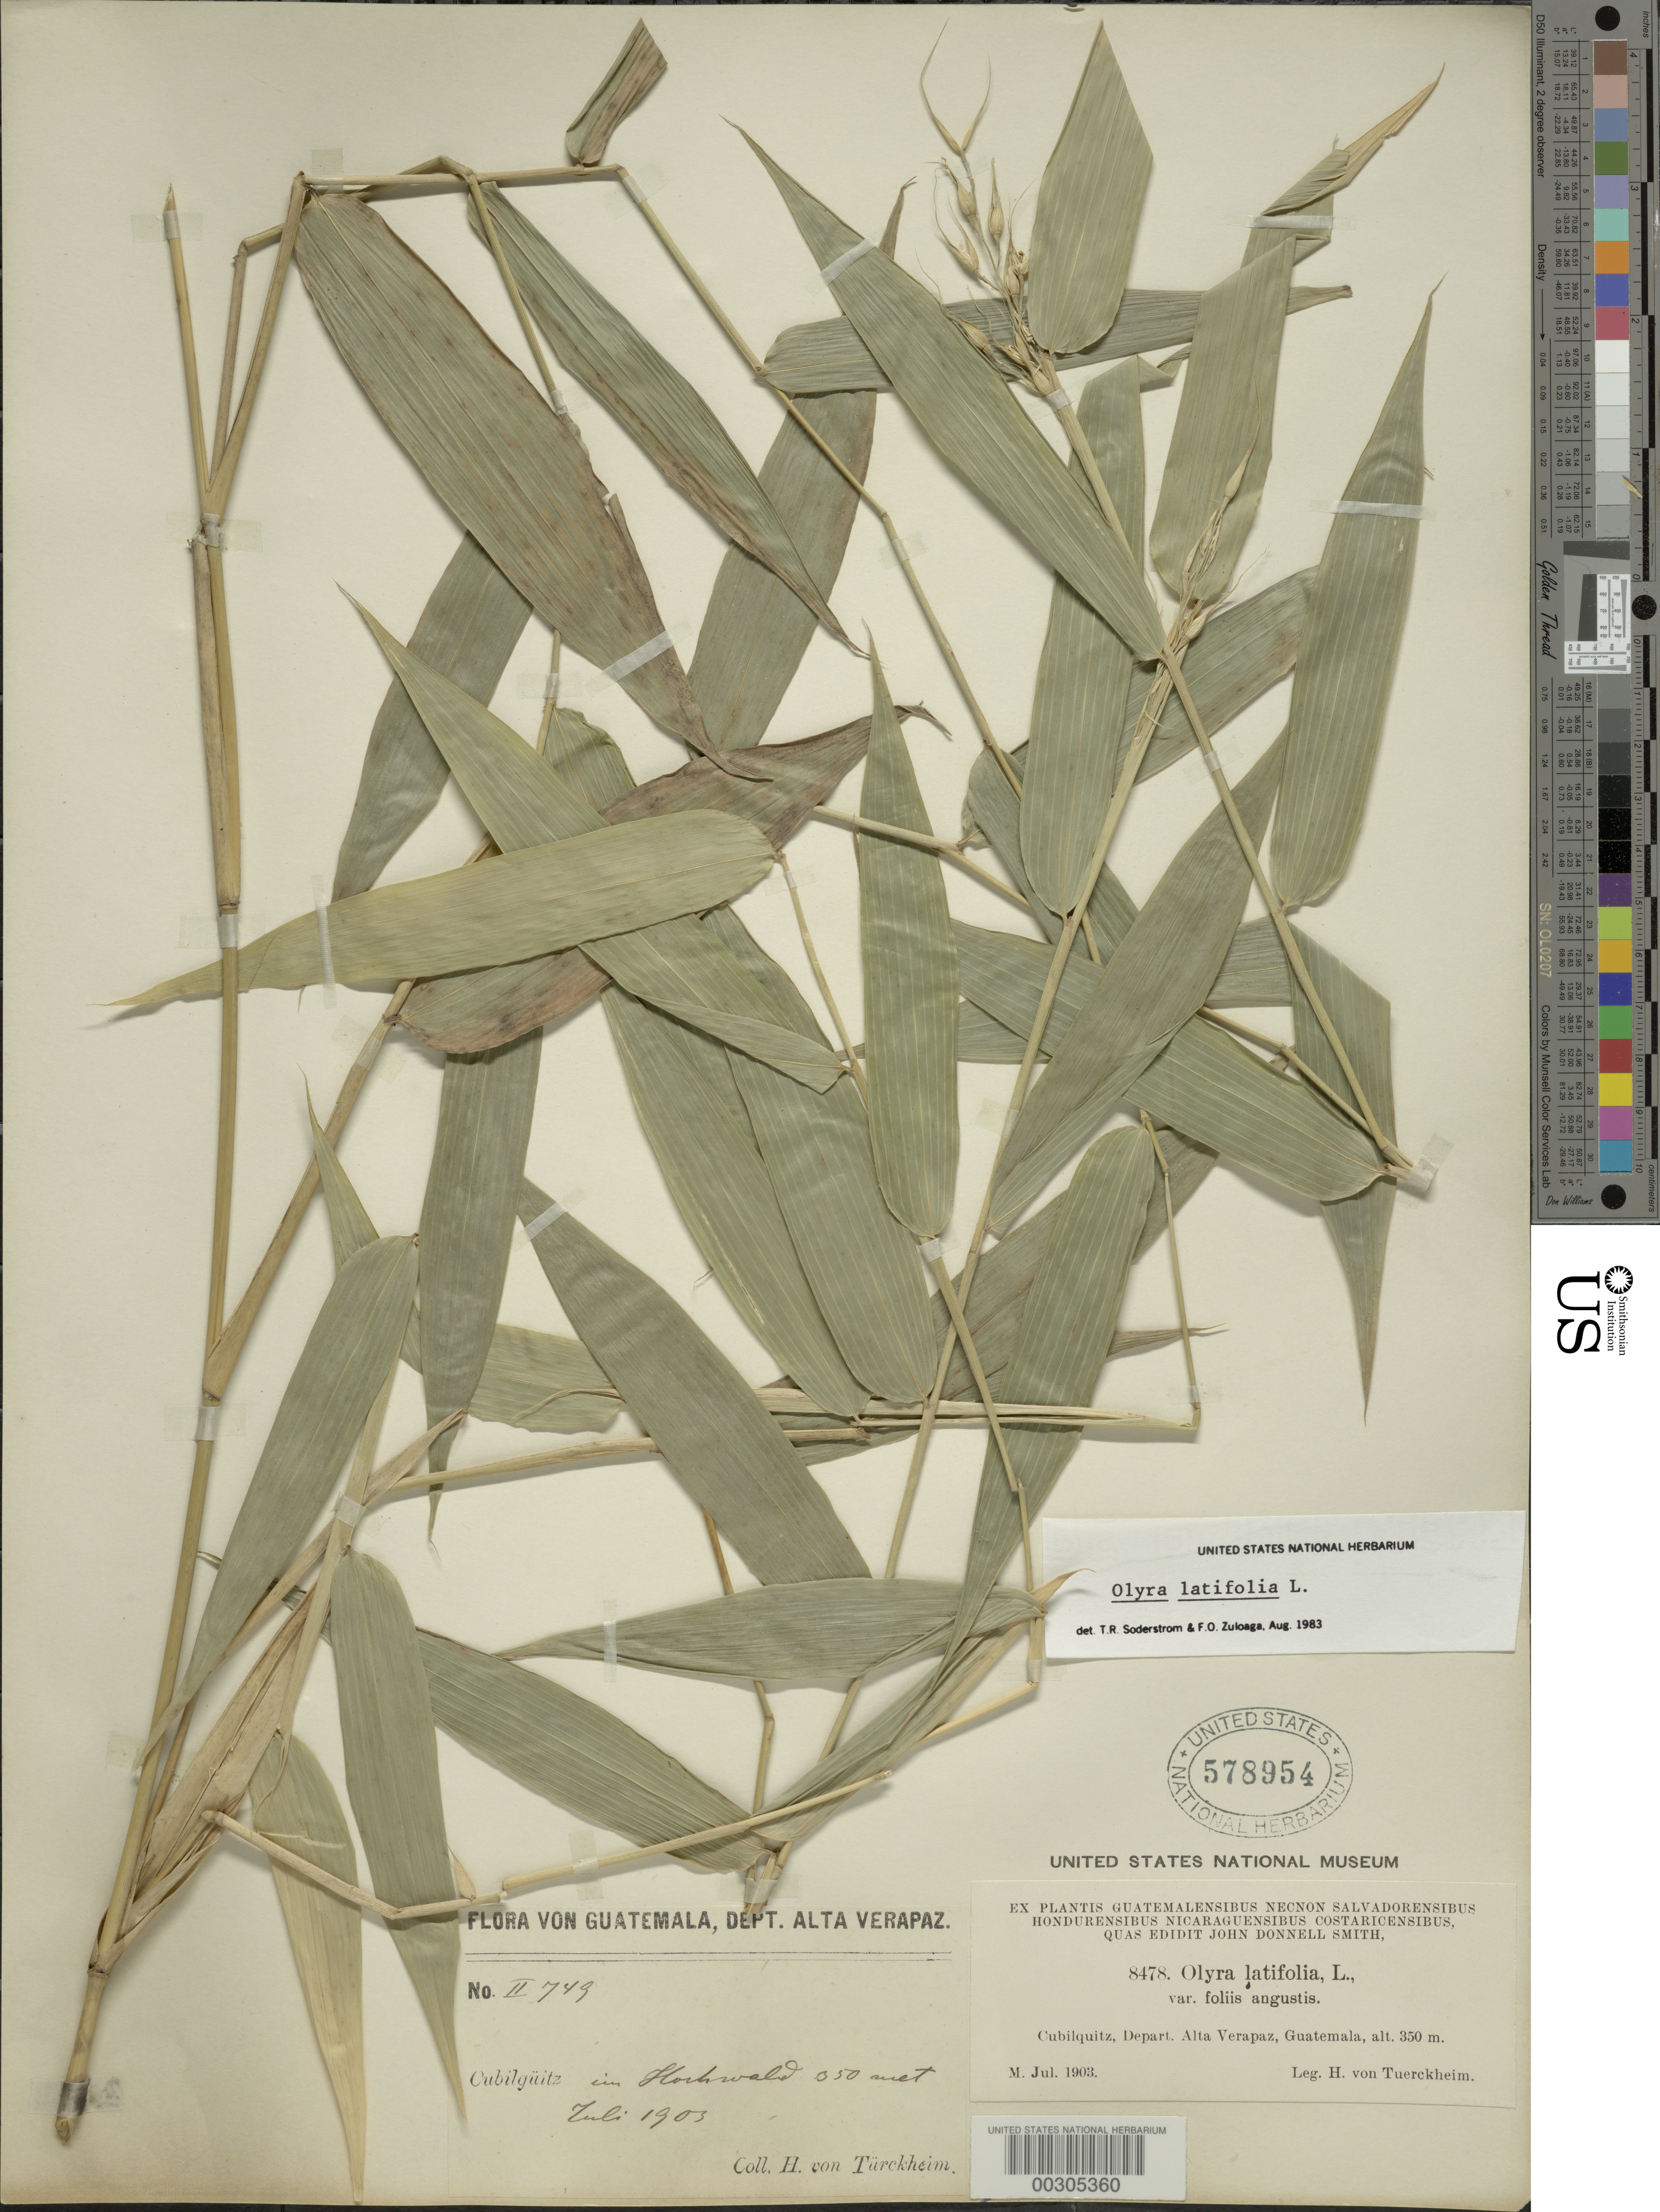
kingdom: Plantae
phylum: Tracheophyta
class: Liliopsida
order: Poales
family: Poaceae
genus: Olyra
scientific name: Olyra latifolia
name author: L.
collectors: H. von Türckheim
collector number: Ii-749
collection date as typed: Jul 1903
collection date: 1903-07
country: Guatemala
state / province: Alta Verapaz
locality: Cubilquitz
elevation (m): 350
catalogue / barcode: US 578954